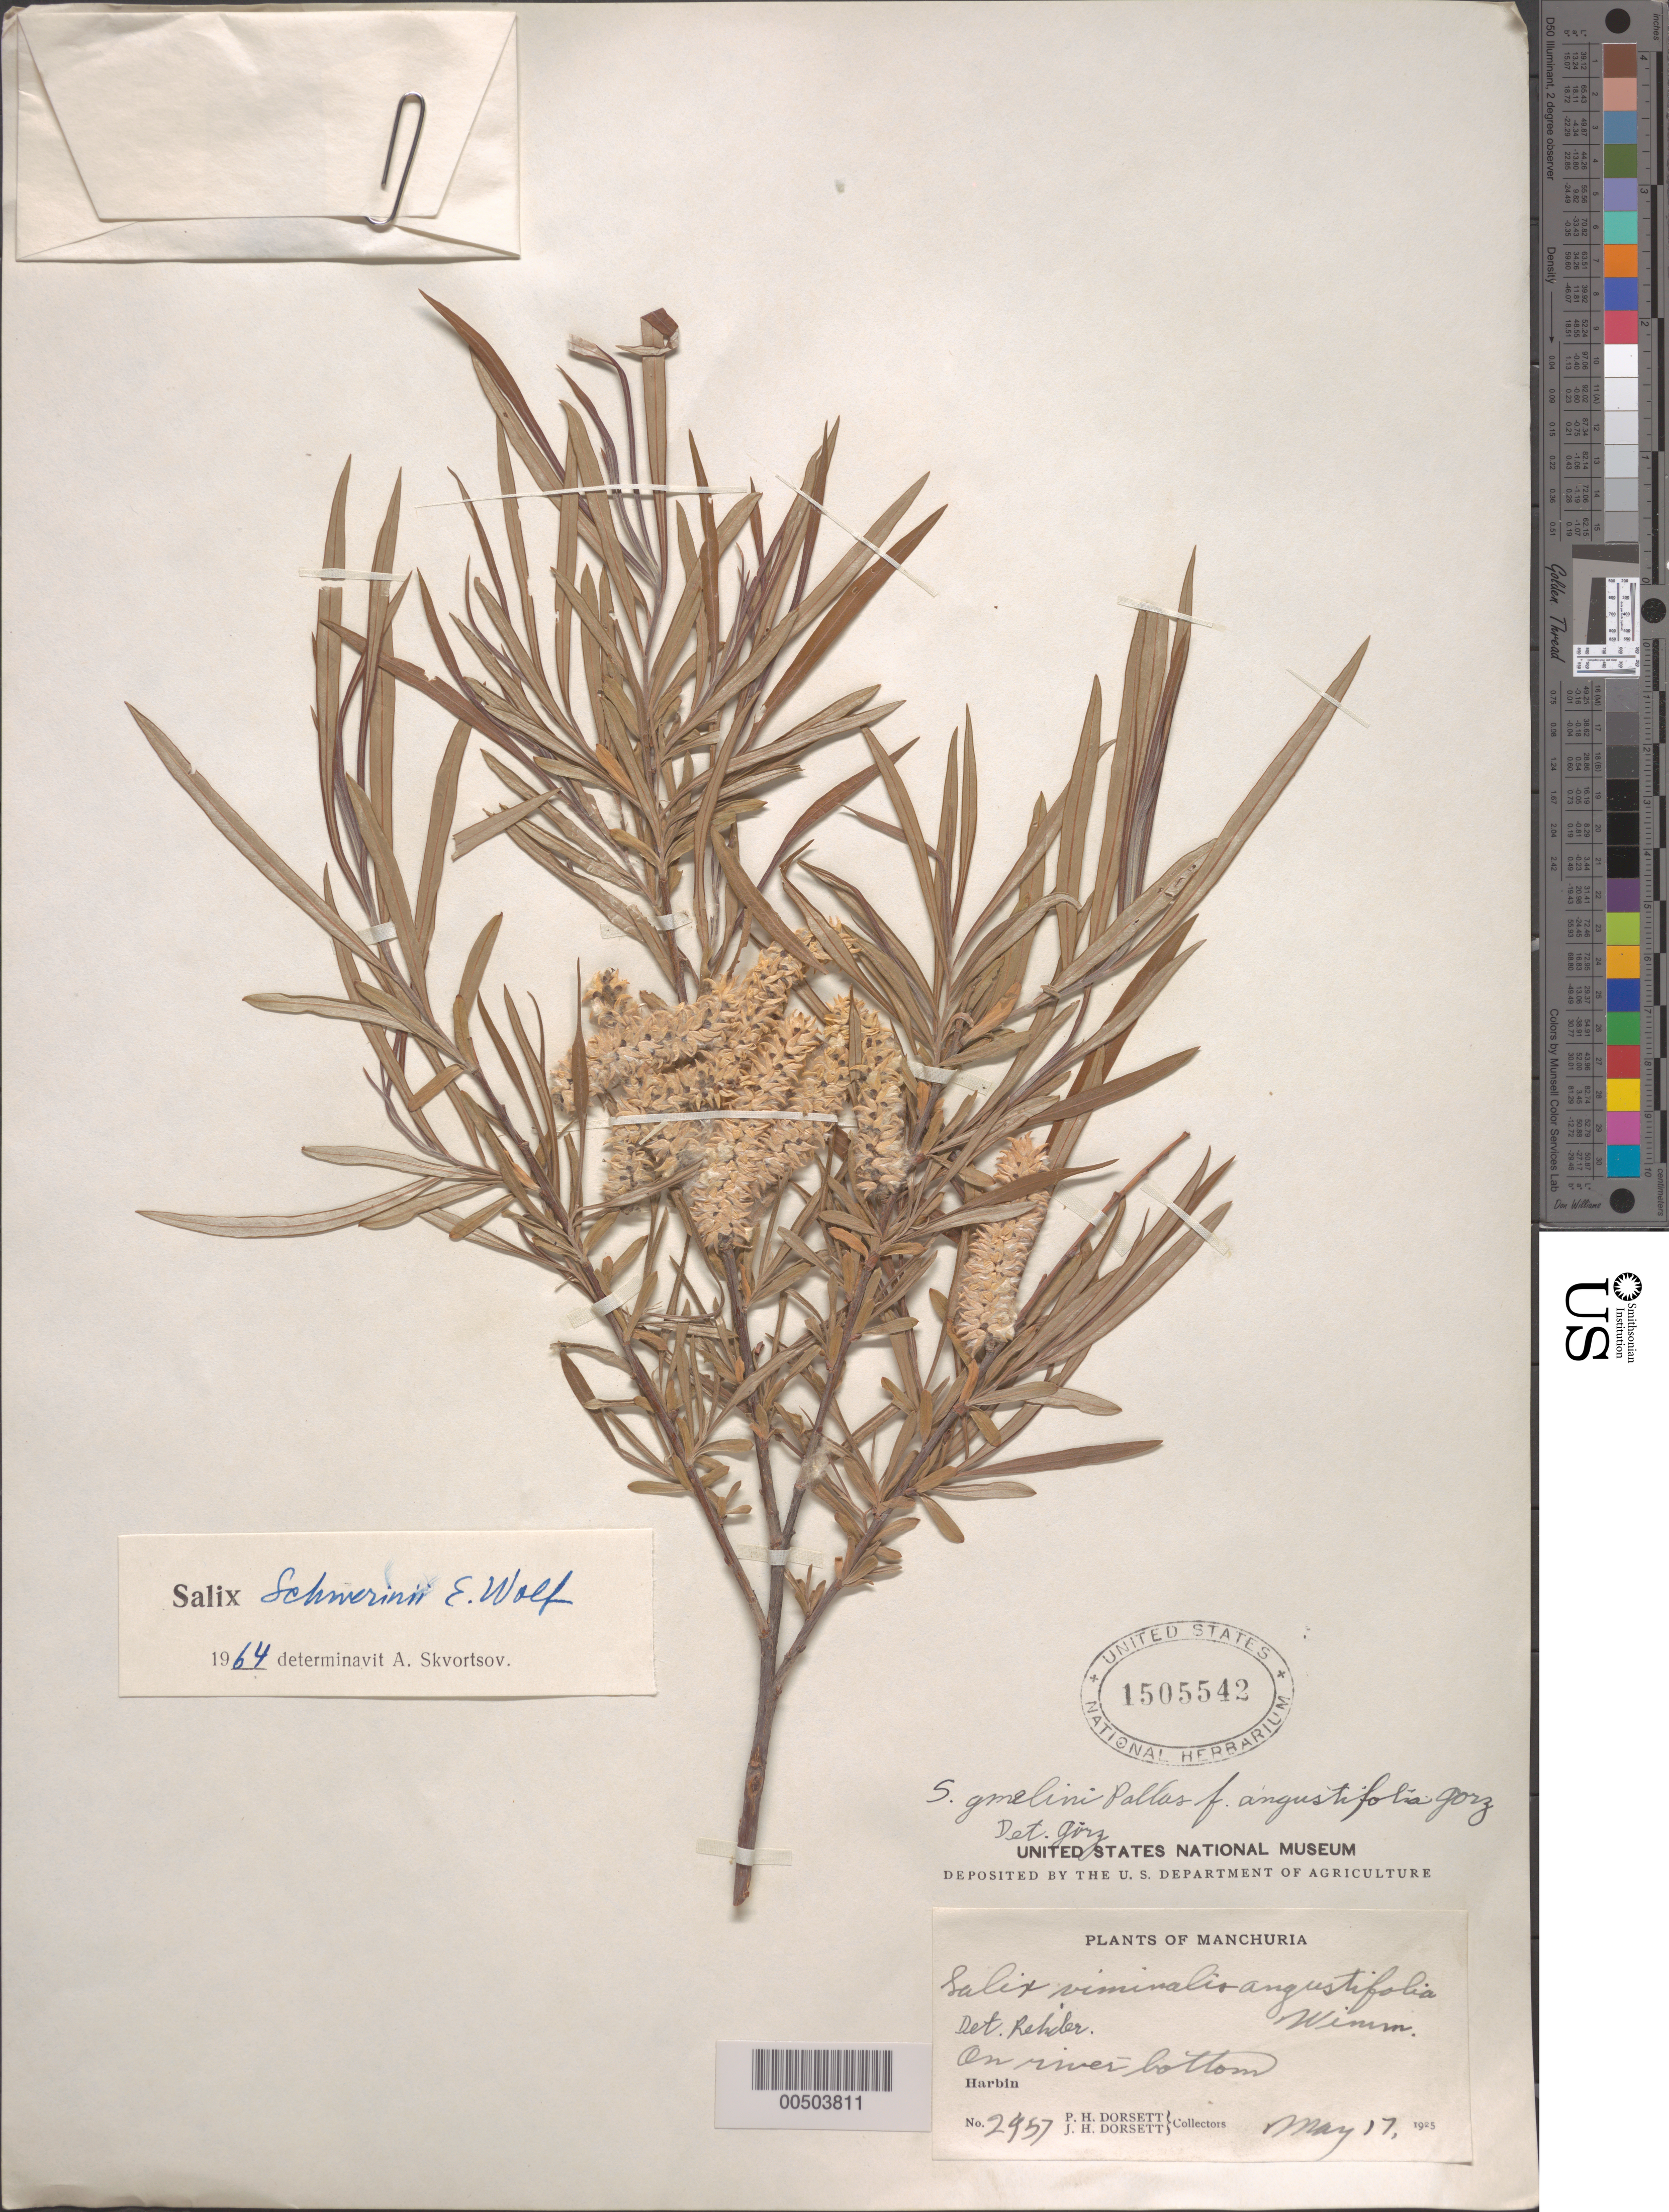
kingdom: Plantae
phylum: Tracheophyta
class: Magnoliopsida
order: Malpighiales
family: Salicaceae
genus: Salix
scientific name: Salix schwerinii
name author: E.L. Wolf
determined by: Skvortsov, A. K.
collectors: P. H. Dorsett & J. Dorsett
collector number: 2957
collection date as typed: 17 May 1925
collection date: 1925-05-17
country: China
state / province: Heilongjiang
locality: Harbin; Manchuria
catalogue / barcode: US 1505542